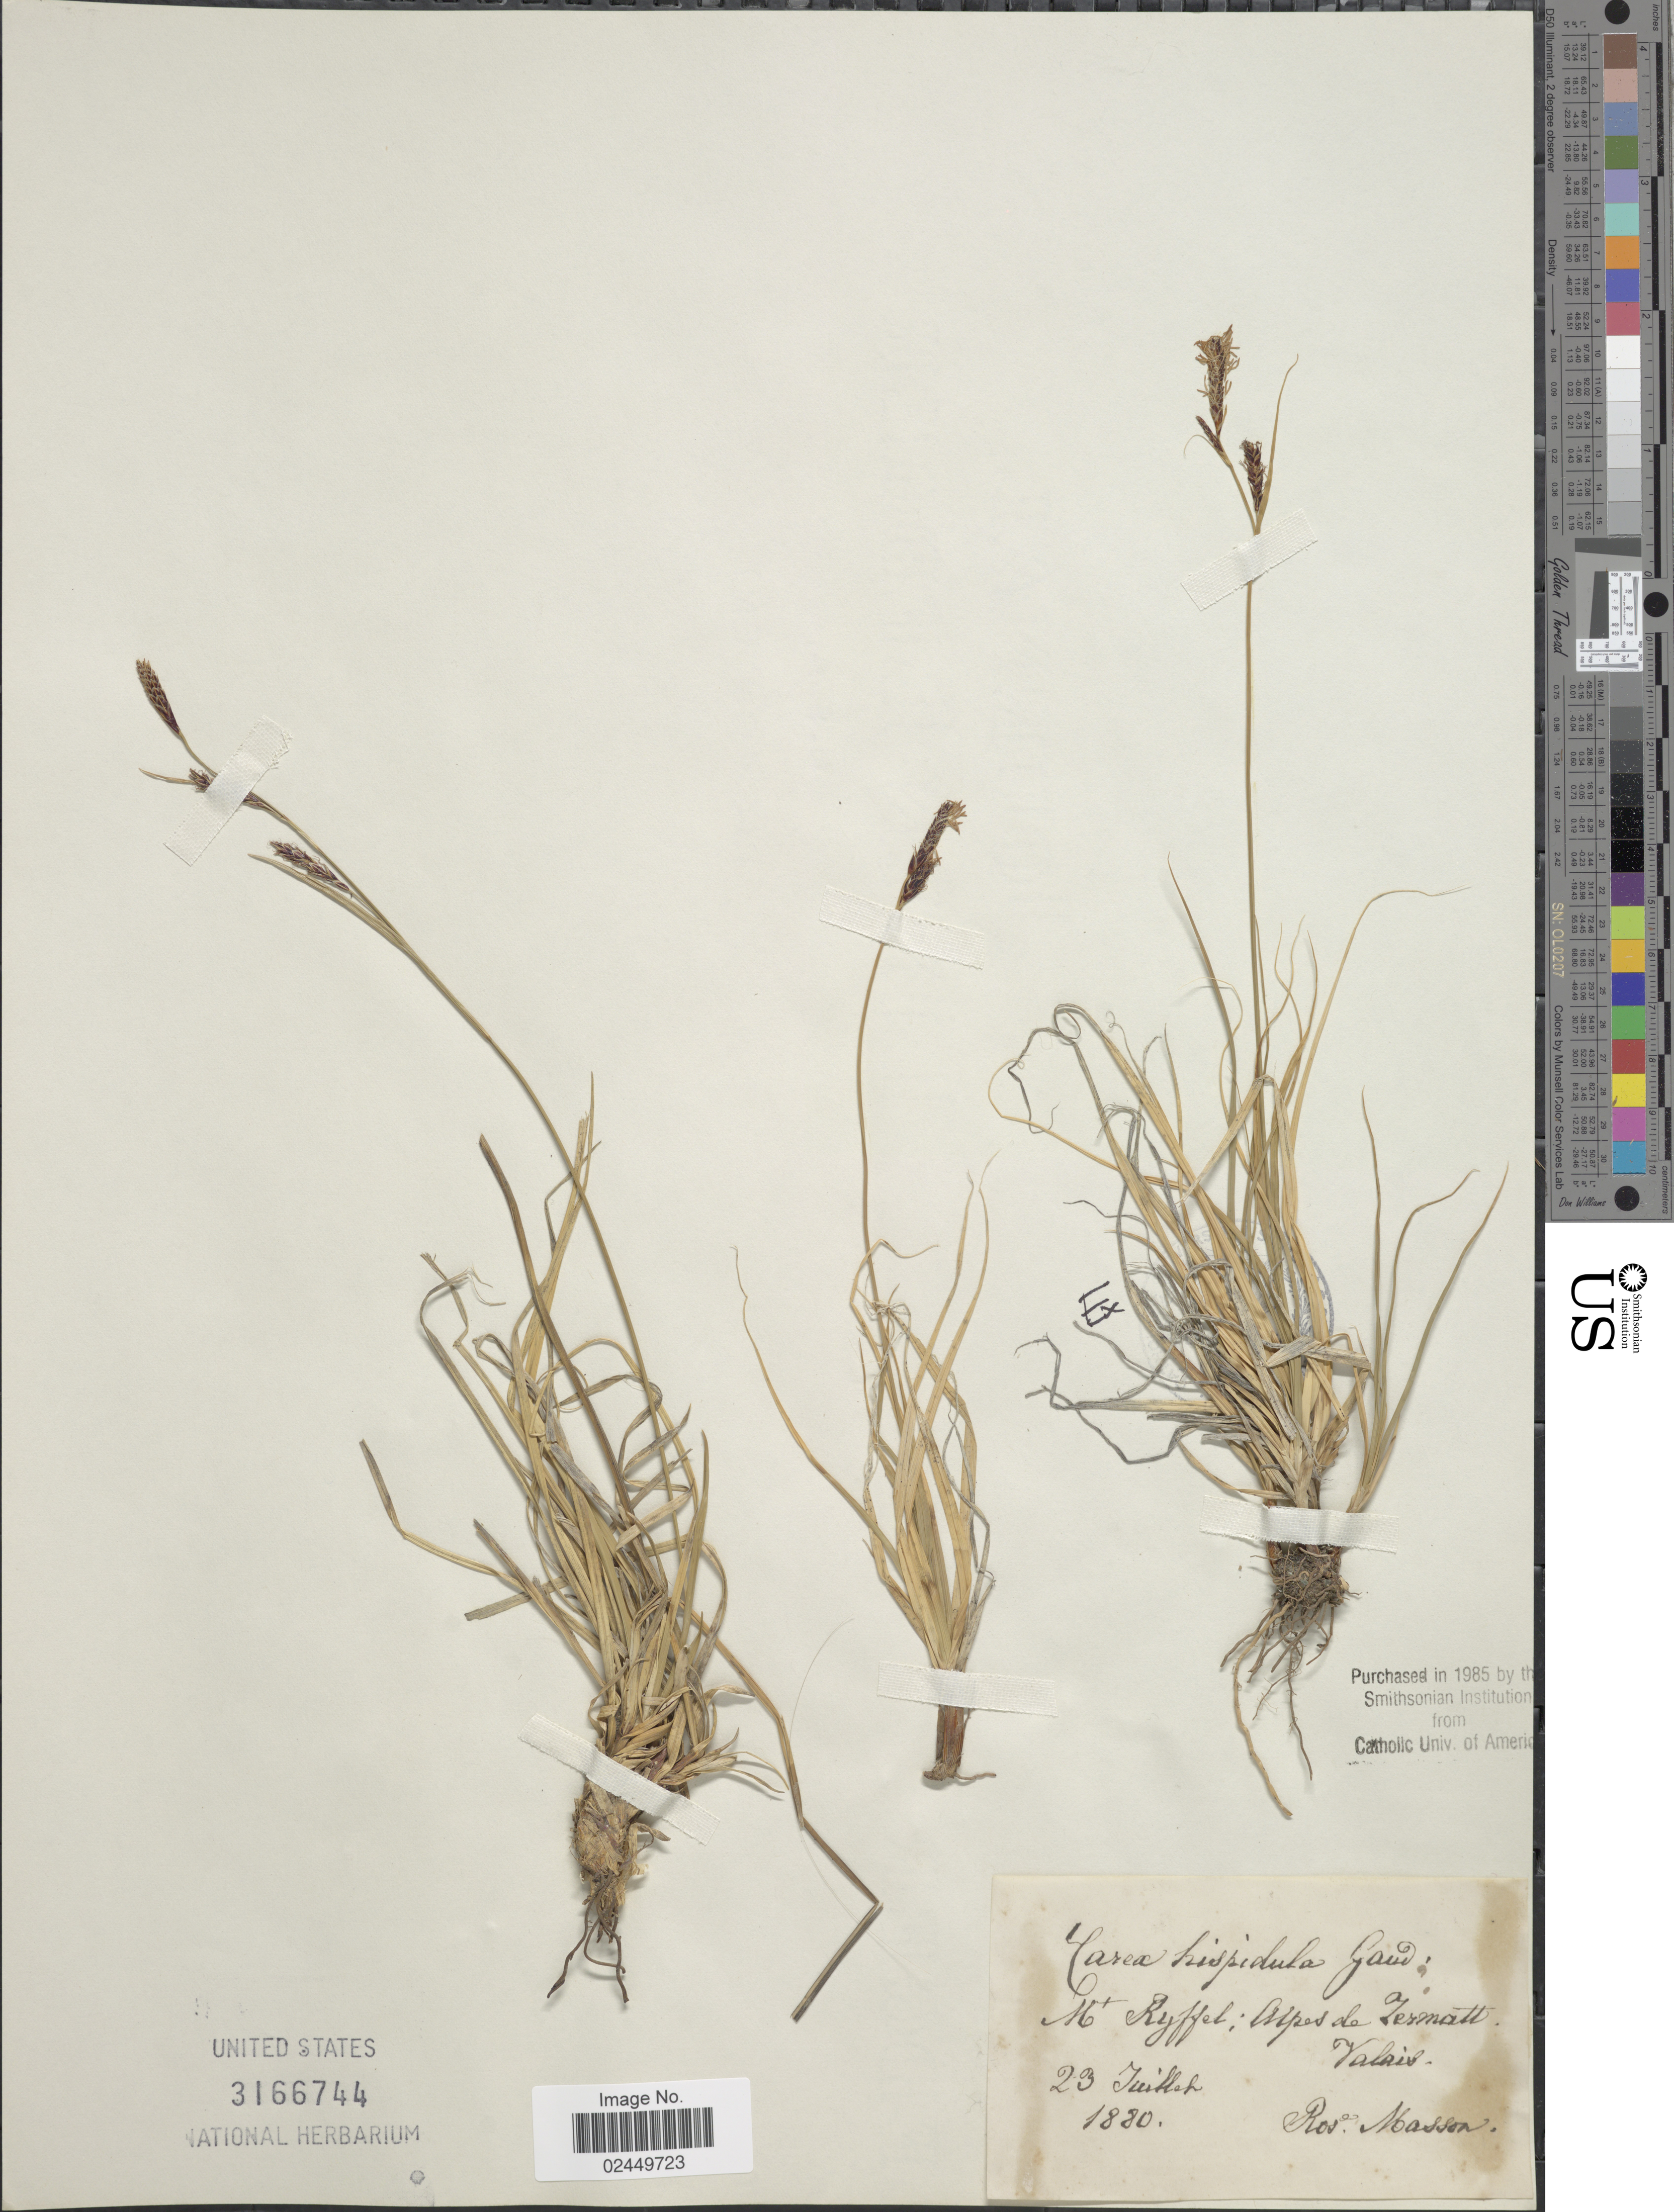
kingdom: Plantae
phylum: Tracheophyta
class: Liliopsida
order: Poales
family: Cyperaceae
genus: Carex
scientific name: Carex fimbriata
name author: Schkuhr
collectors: R. Masson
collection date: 1888-07-23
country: Switzerland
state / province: Valais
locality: Mt. Ryffel; Alpes de Zermatt, Valais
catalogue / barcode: US 3166744